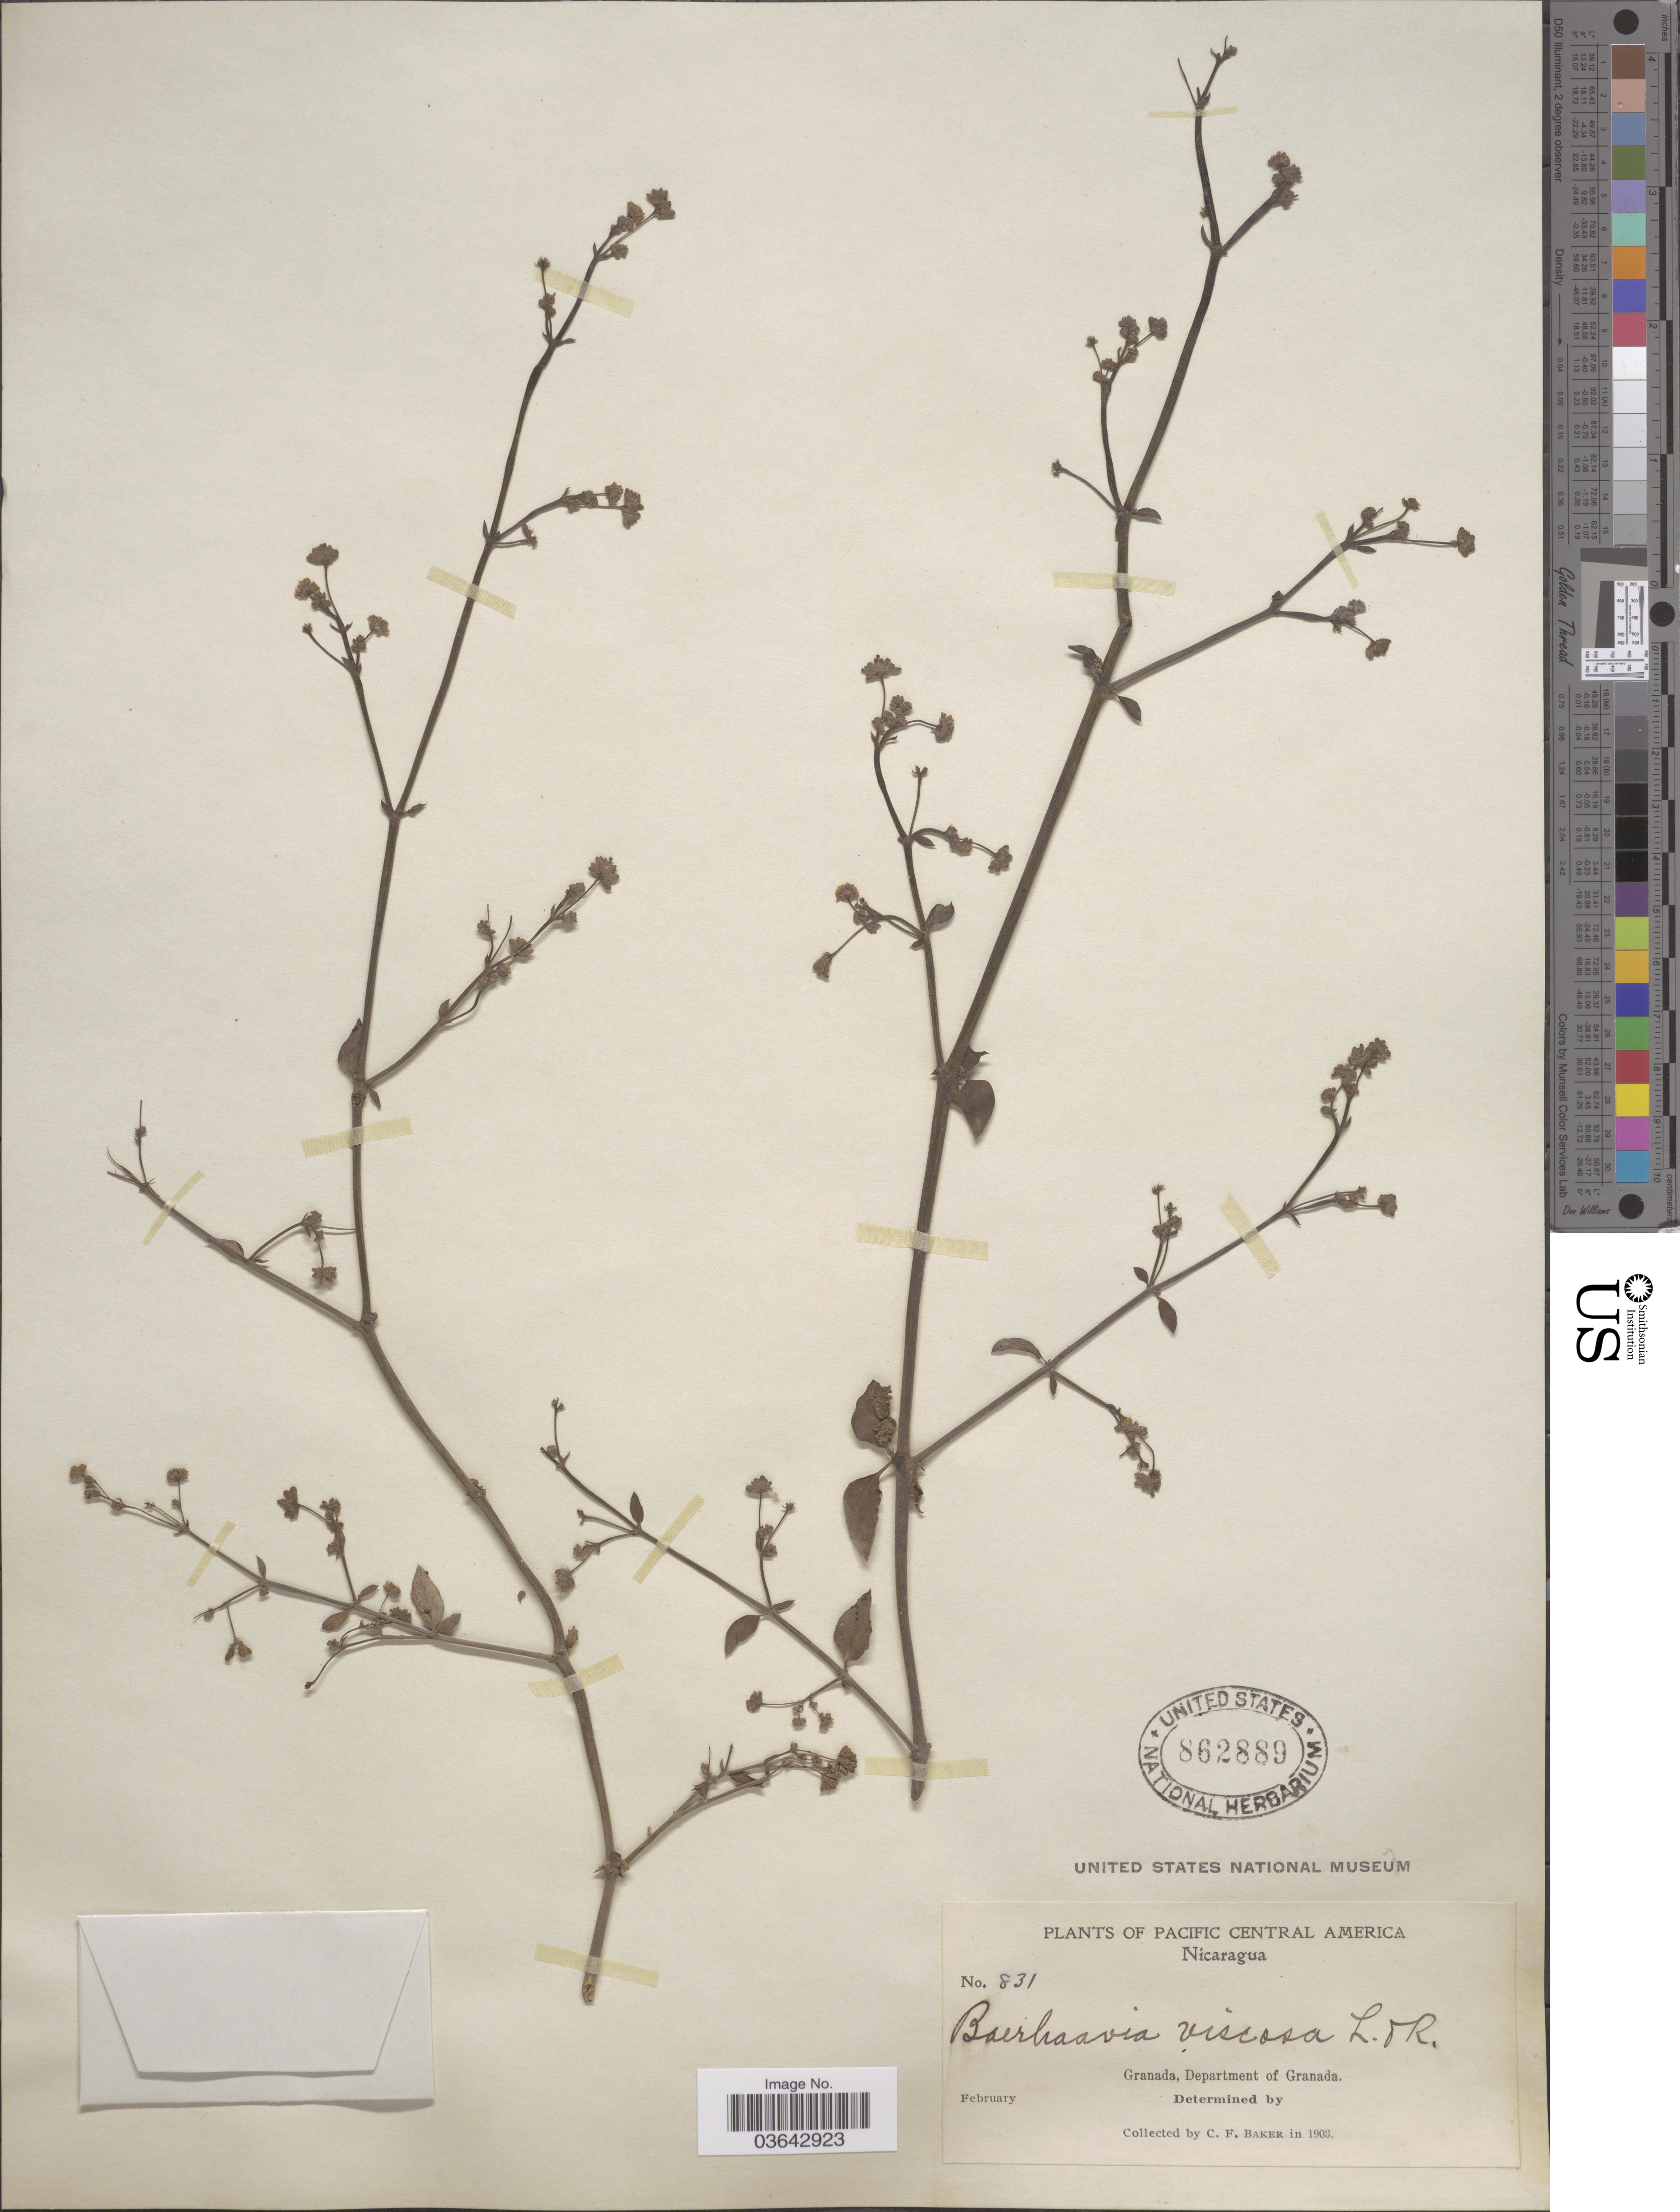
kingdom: Plantae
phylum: Tracheophyta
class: Magnoliopsida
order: Caryophyllales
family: Nyctaginaceae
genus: Boerhavia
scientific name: Boerhavia caribaea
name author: Jacq.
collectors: C. F. Baker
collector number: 831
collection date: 1903-02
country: Nicaragua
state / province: Granada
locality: Pacific Central America. Granada, Department of Granada.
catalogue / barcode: US 862889